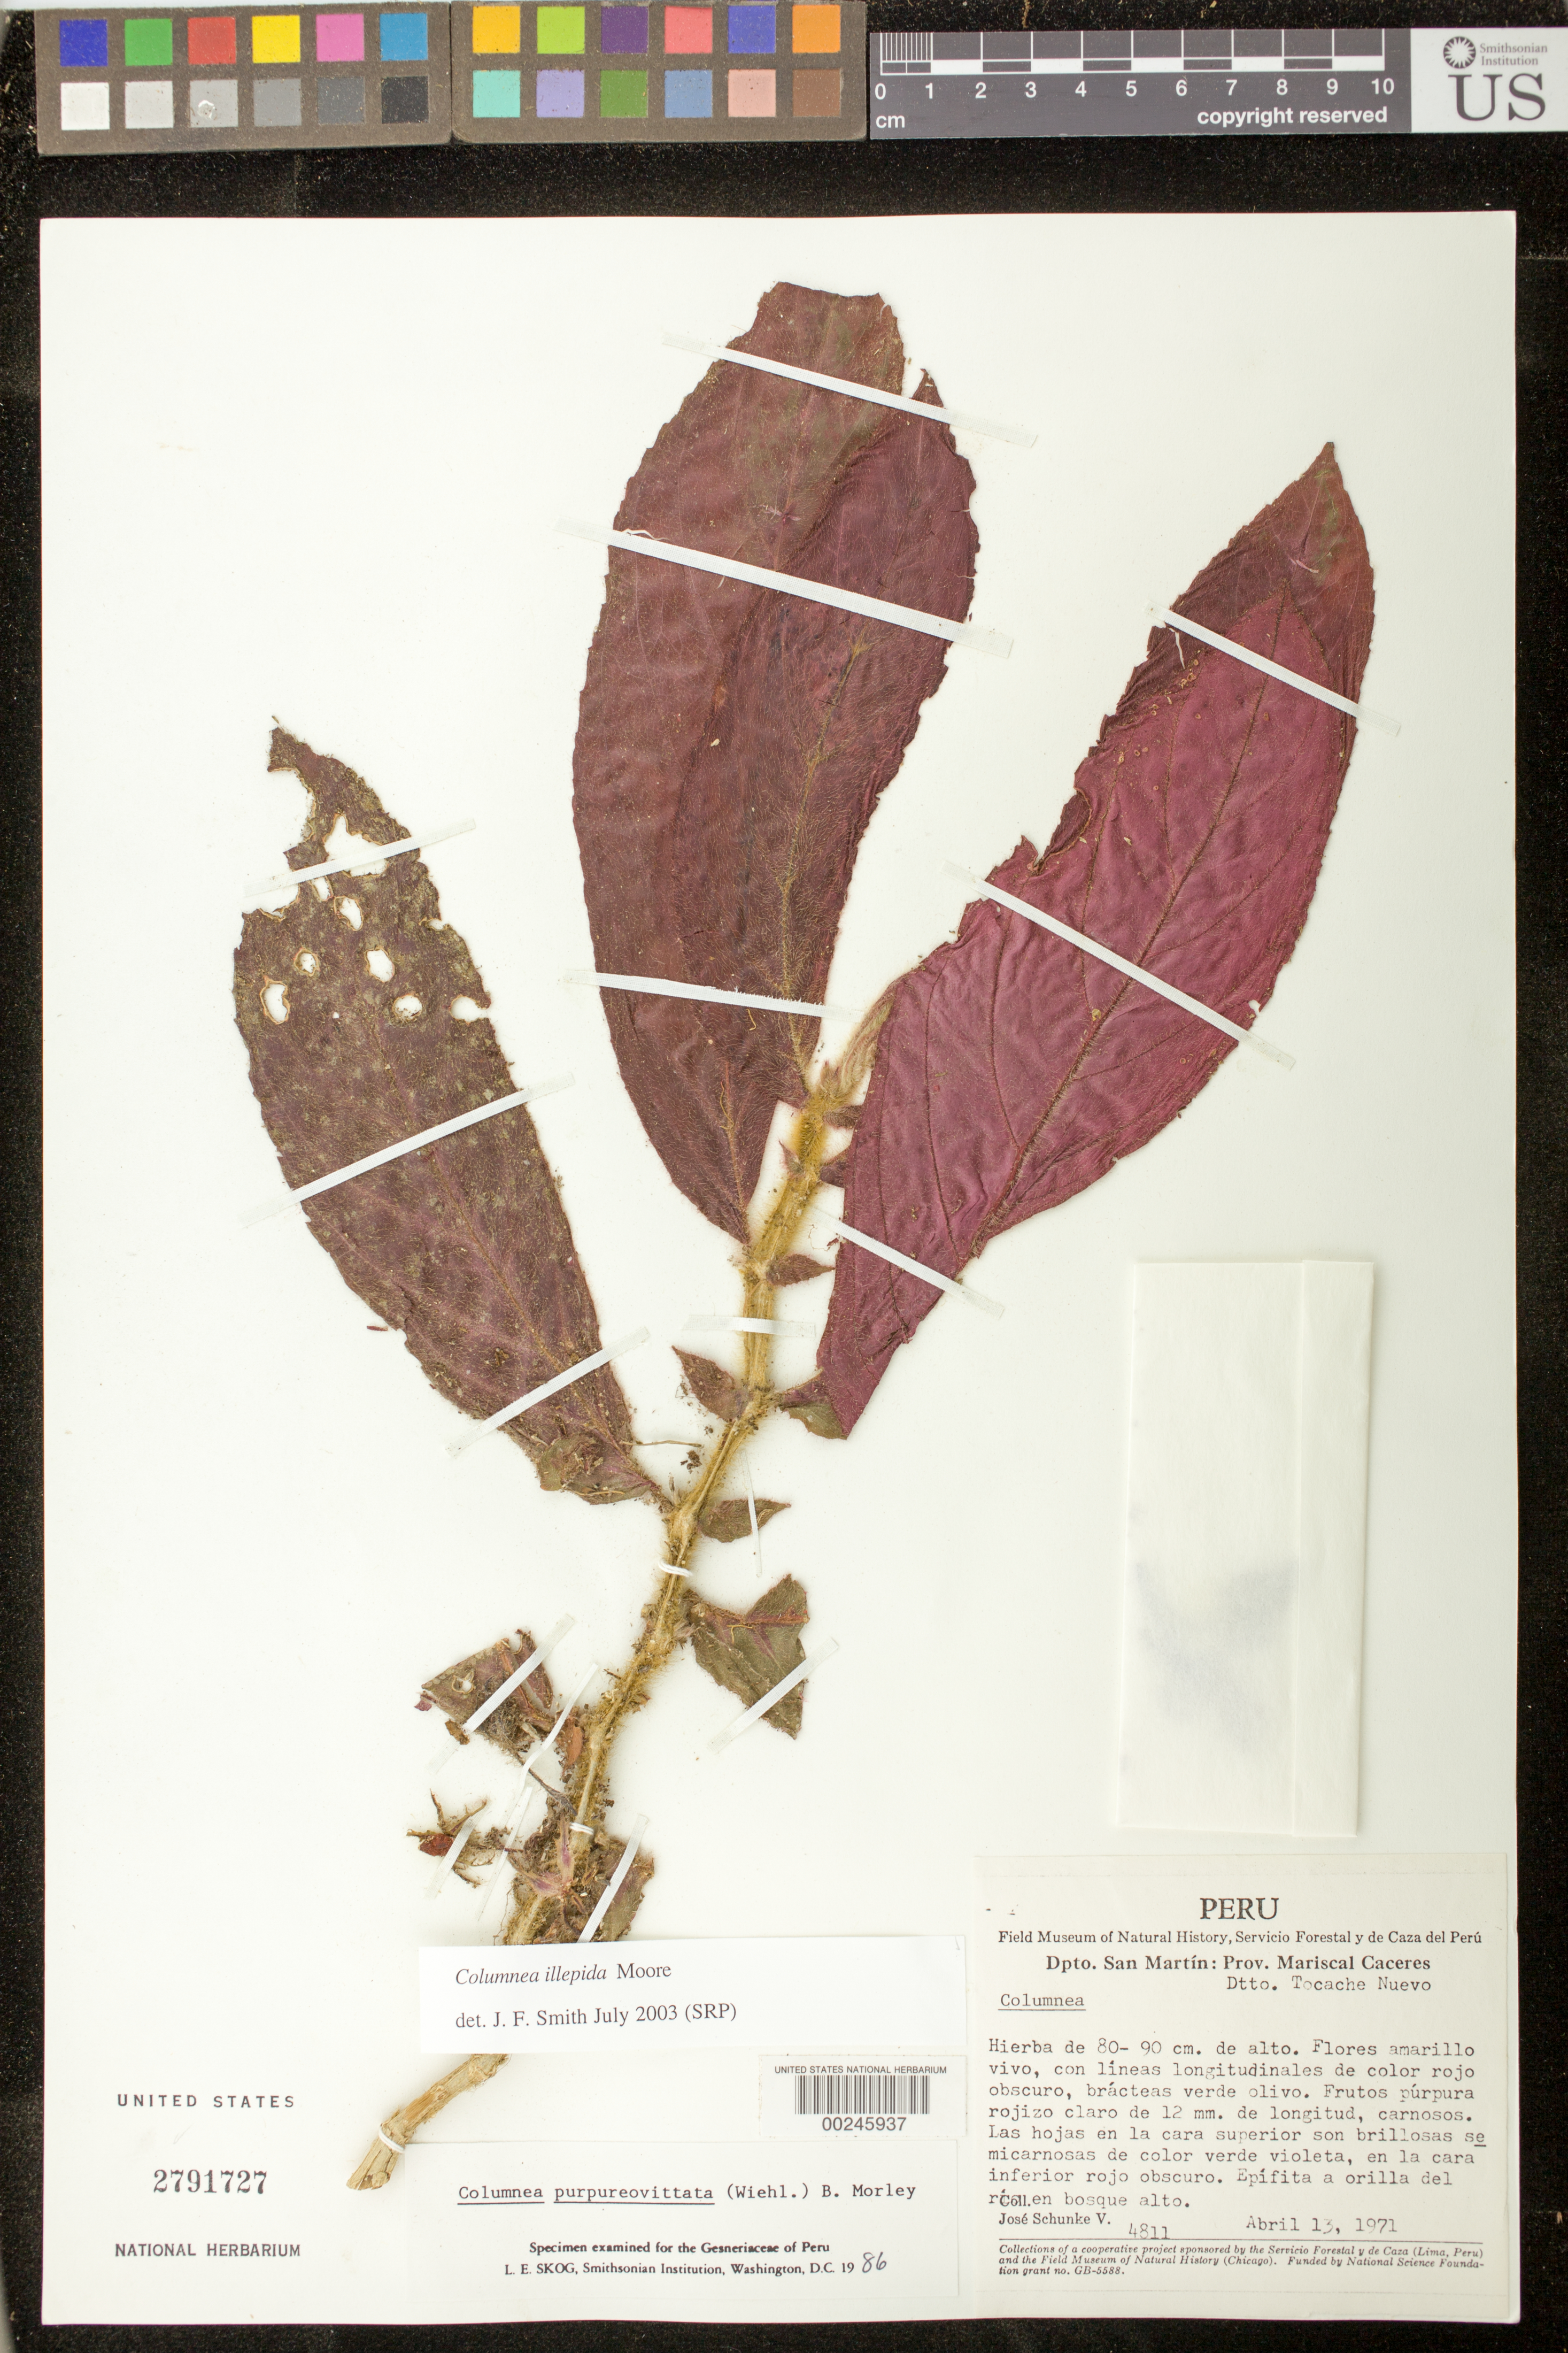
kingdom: Plantae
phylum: Tracheophyta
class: Magnoliopsida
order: Lamiales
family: Gesneriaceae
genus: Columnea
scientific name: Columnea illepida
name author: H.E. Moore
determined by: Smith, J. F.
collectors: J. Schunke Vigo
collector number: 4811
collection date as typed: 13 Apr 1971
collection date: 1971-04-13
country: Peru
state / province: San Martín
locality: Prov. Mariscal Cáceres, Dtto. Tocache Nuevo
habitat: A orilla del río en bosque alto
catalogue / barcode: US 2791727